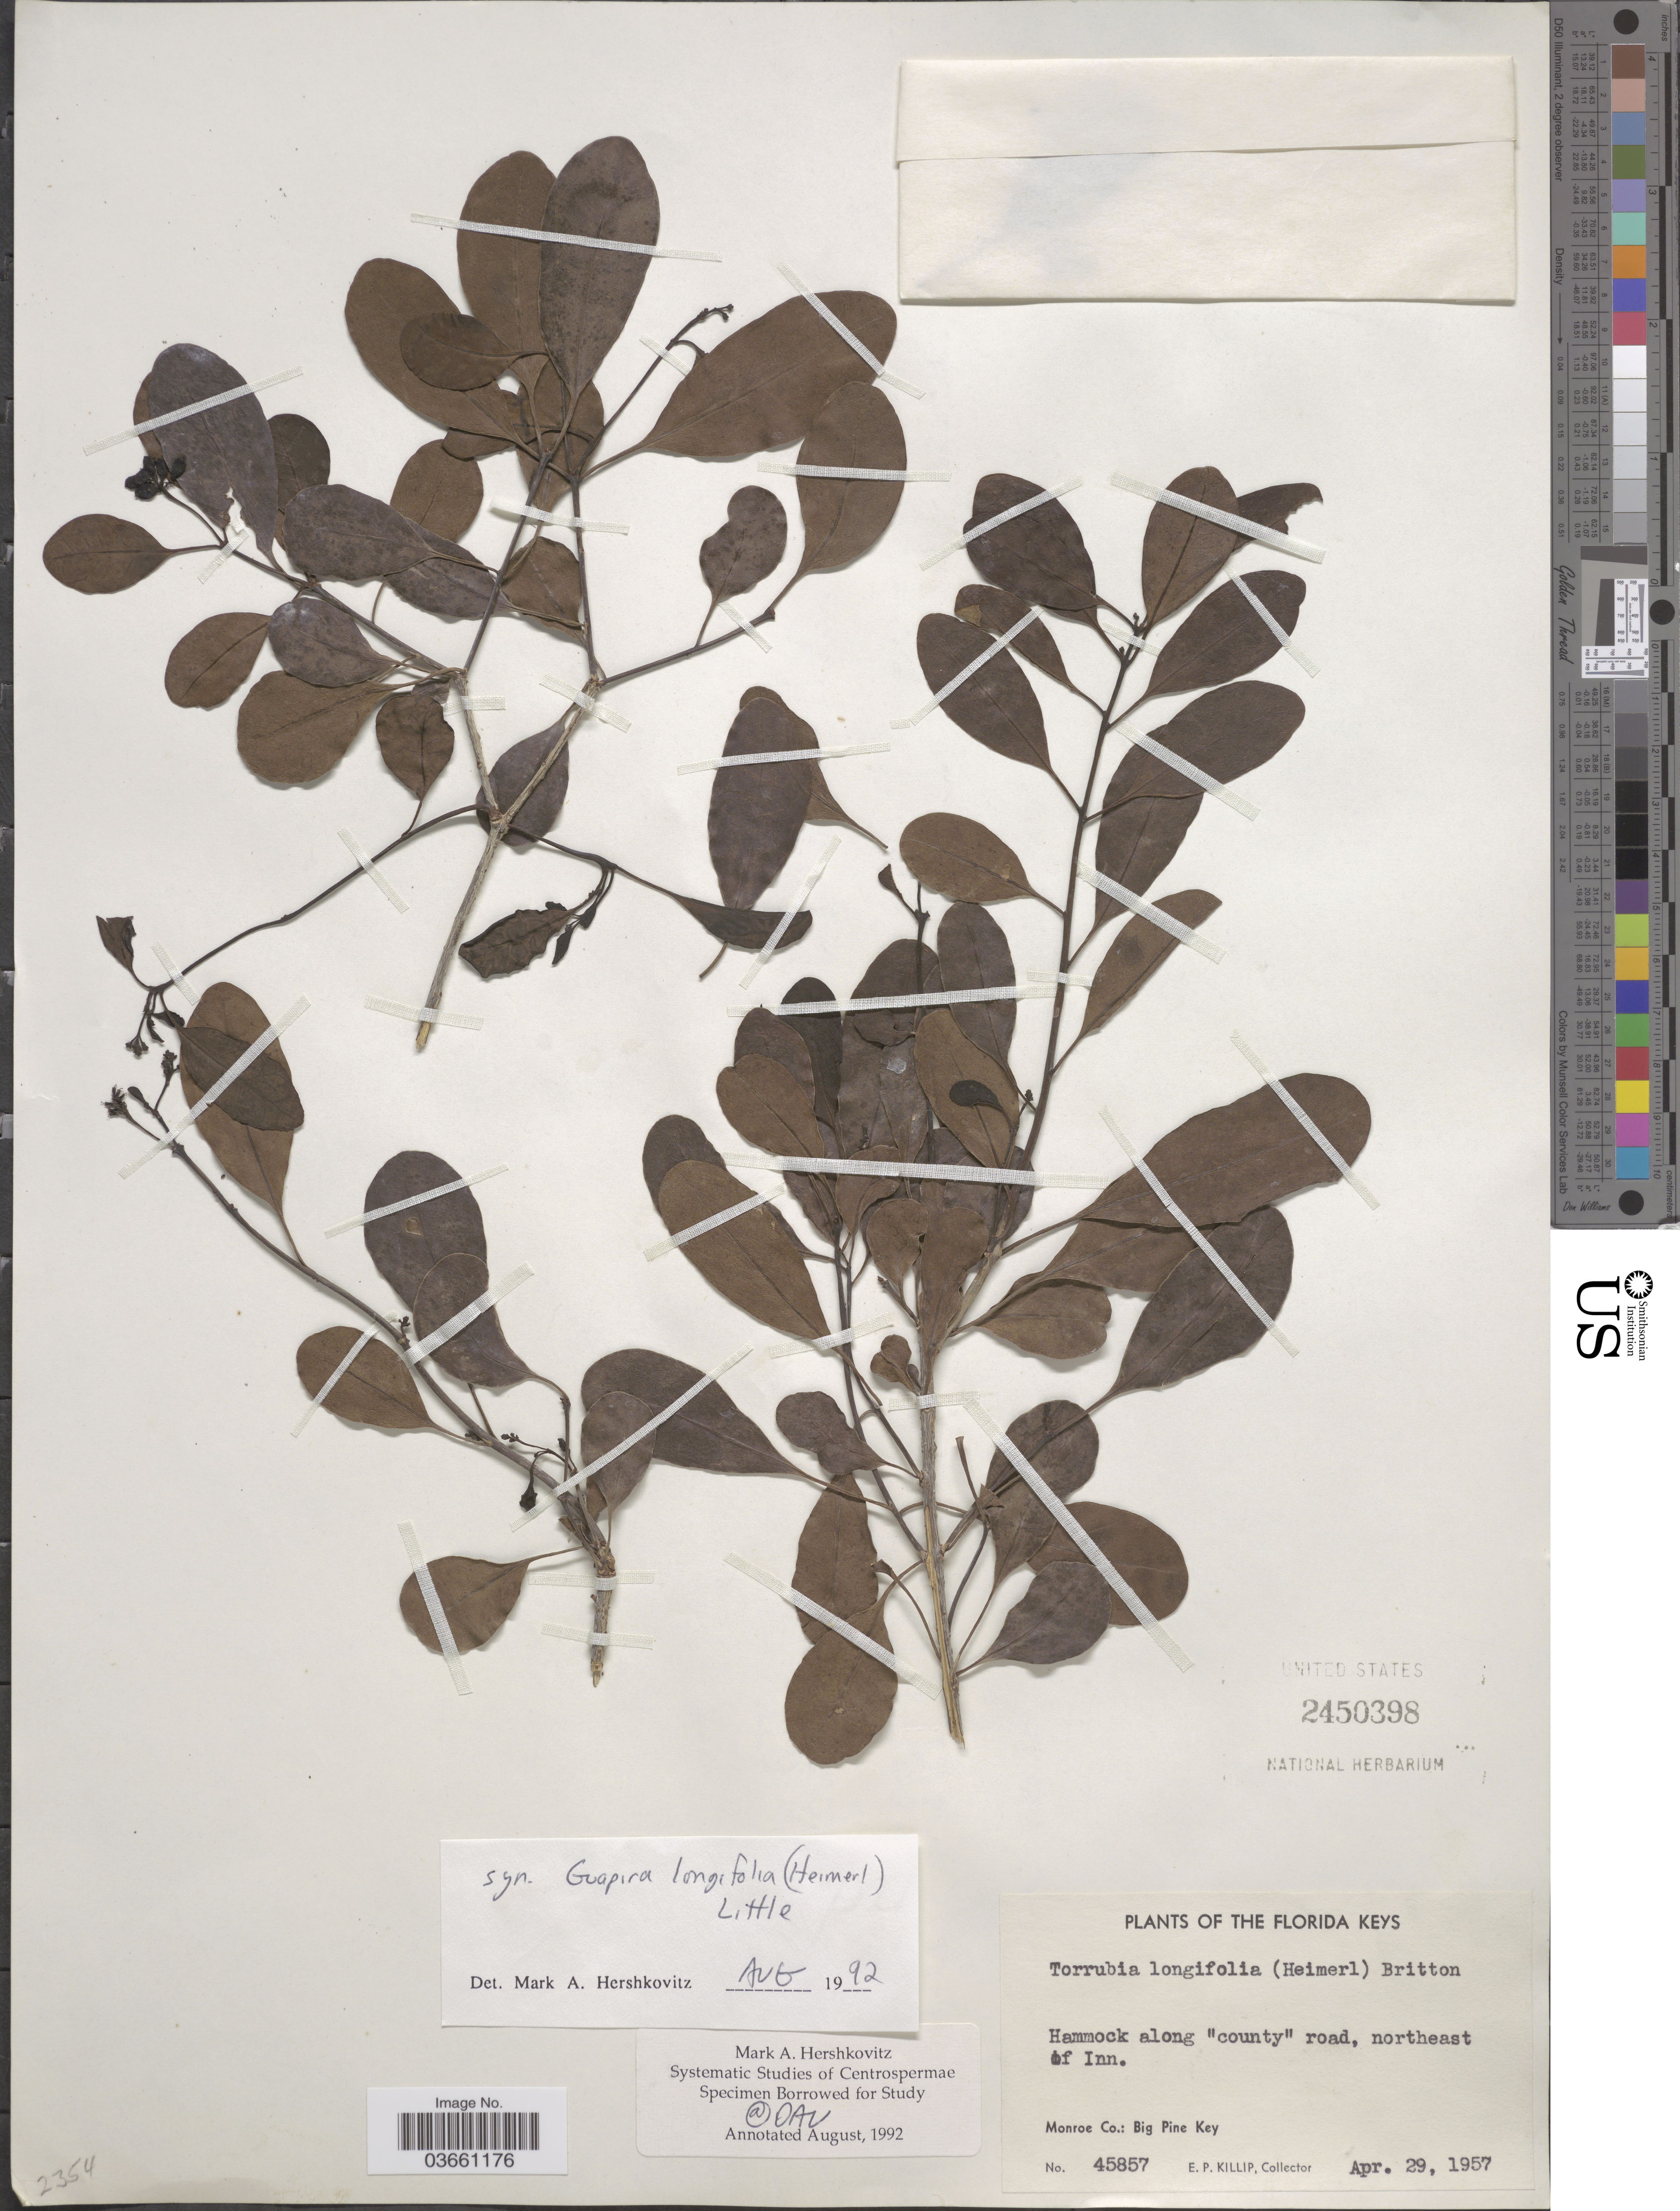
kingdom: Plantae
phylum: Tracheophyta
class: Magnoliopsida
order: Caryophyllales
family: Nyctaginaceae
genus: Guapira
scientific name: Guapira discolor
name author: (Spreng.) Little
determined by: Strong, Mark T., (BOT), Smithsonian Institution - National Museum of Natural History (UNITED STATES)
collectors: E. P. Killip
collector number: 45857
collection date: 1957-04-29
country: United States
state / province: Florida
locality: Florida Keys. Northeast of Inn. Monroe Co.: Big Pine Key.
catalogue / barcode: US 2450398